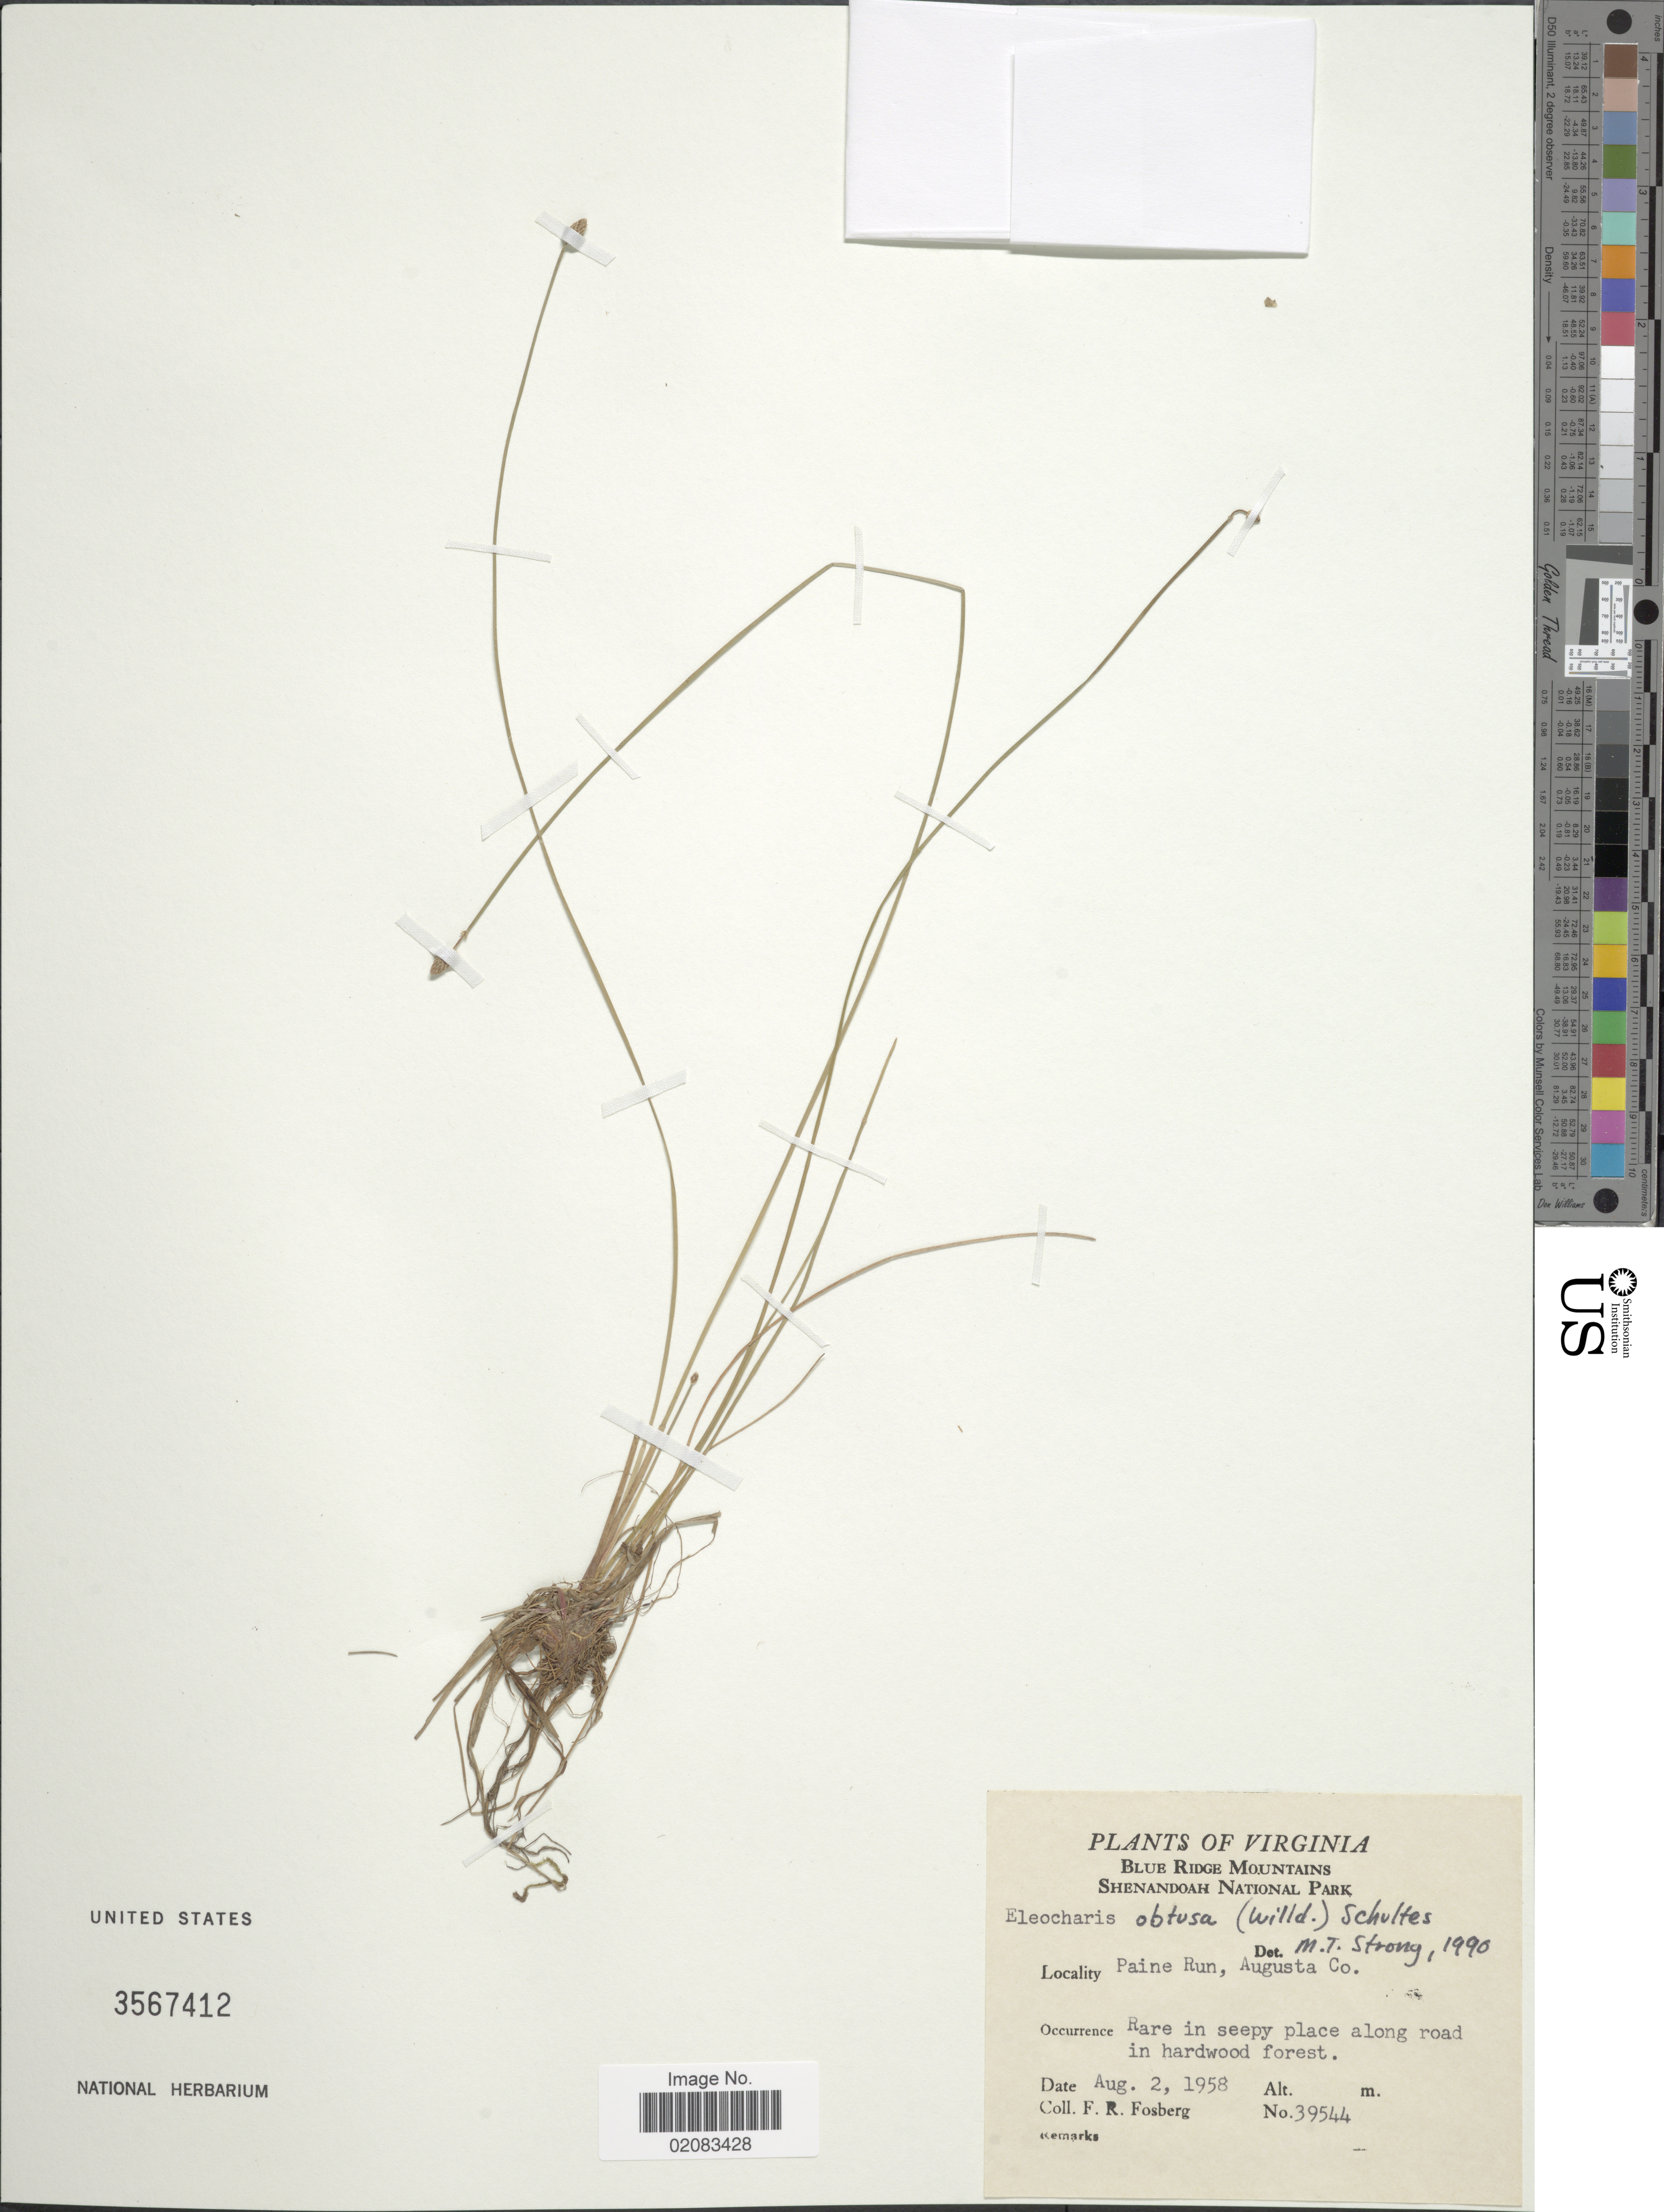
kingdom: Plantae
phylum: Tracheophyta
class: Liliopsida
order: Poales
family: Cyperaceae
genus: Eleocharis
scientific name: Eleocharis obtusa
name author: (Willd.) Schult.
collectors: F. R. Fosberg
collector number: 39544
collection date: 1958-08-02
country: United States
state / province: Virginia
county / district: Augusta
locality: Blue Ridge Mountains, Shenandoah National Park, Paine Run, rare in seepy place along road in hardwood forest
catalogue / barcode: US 3567412